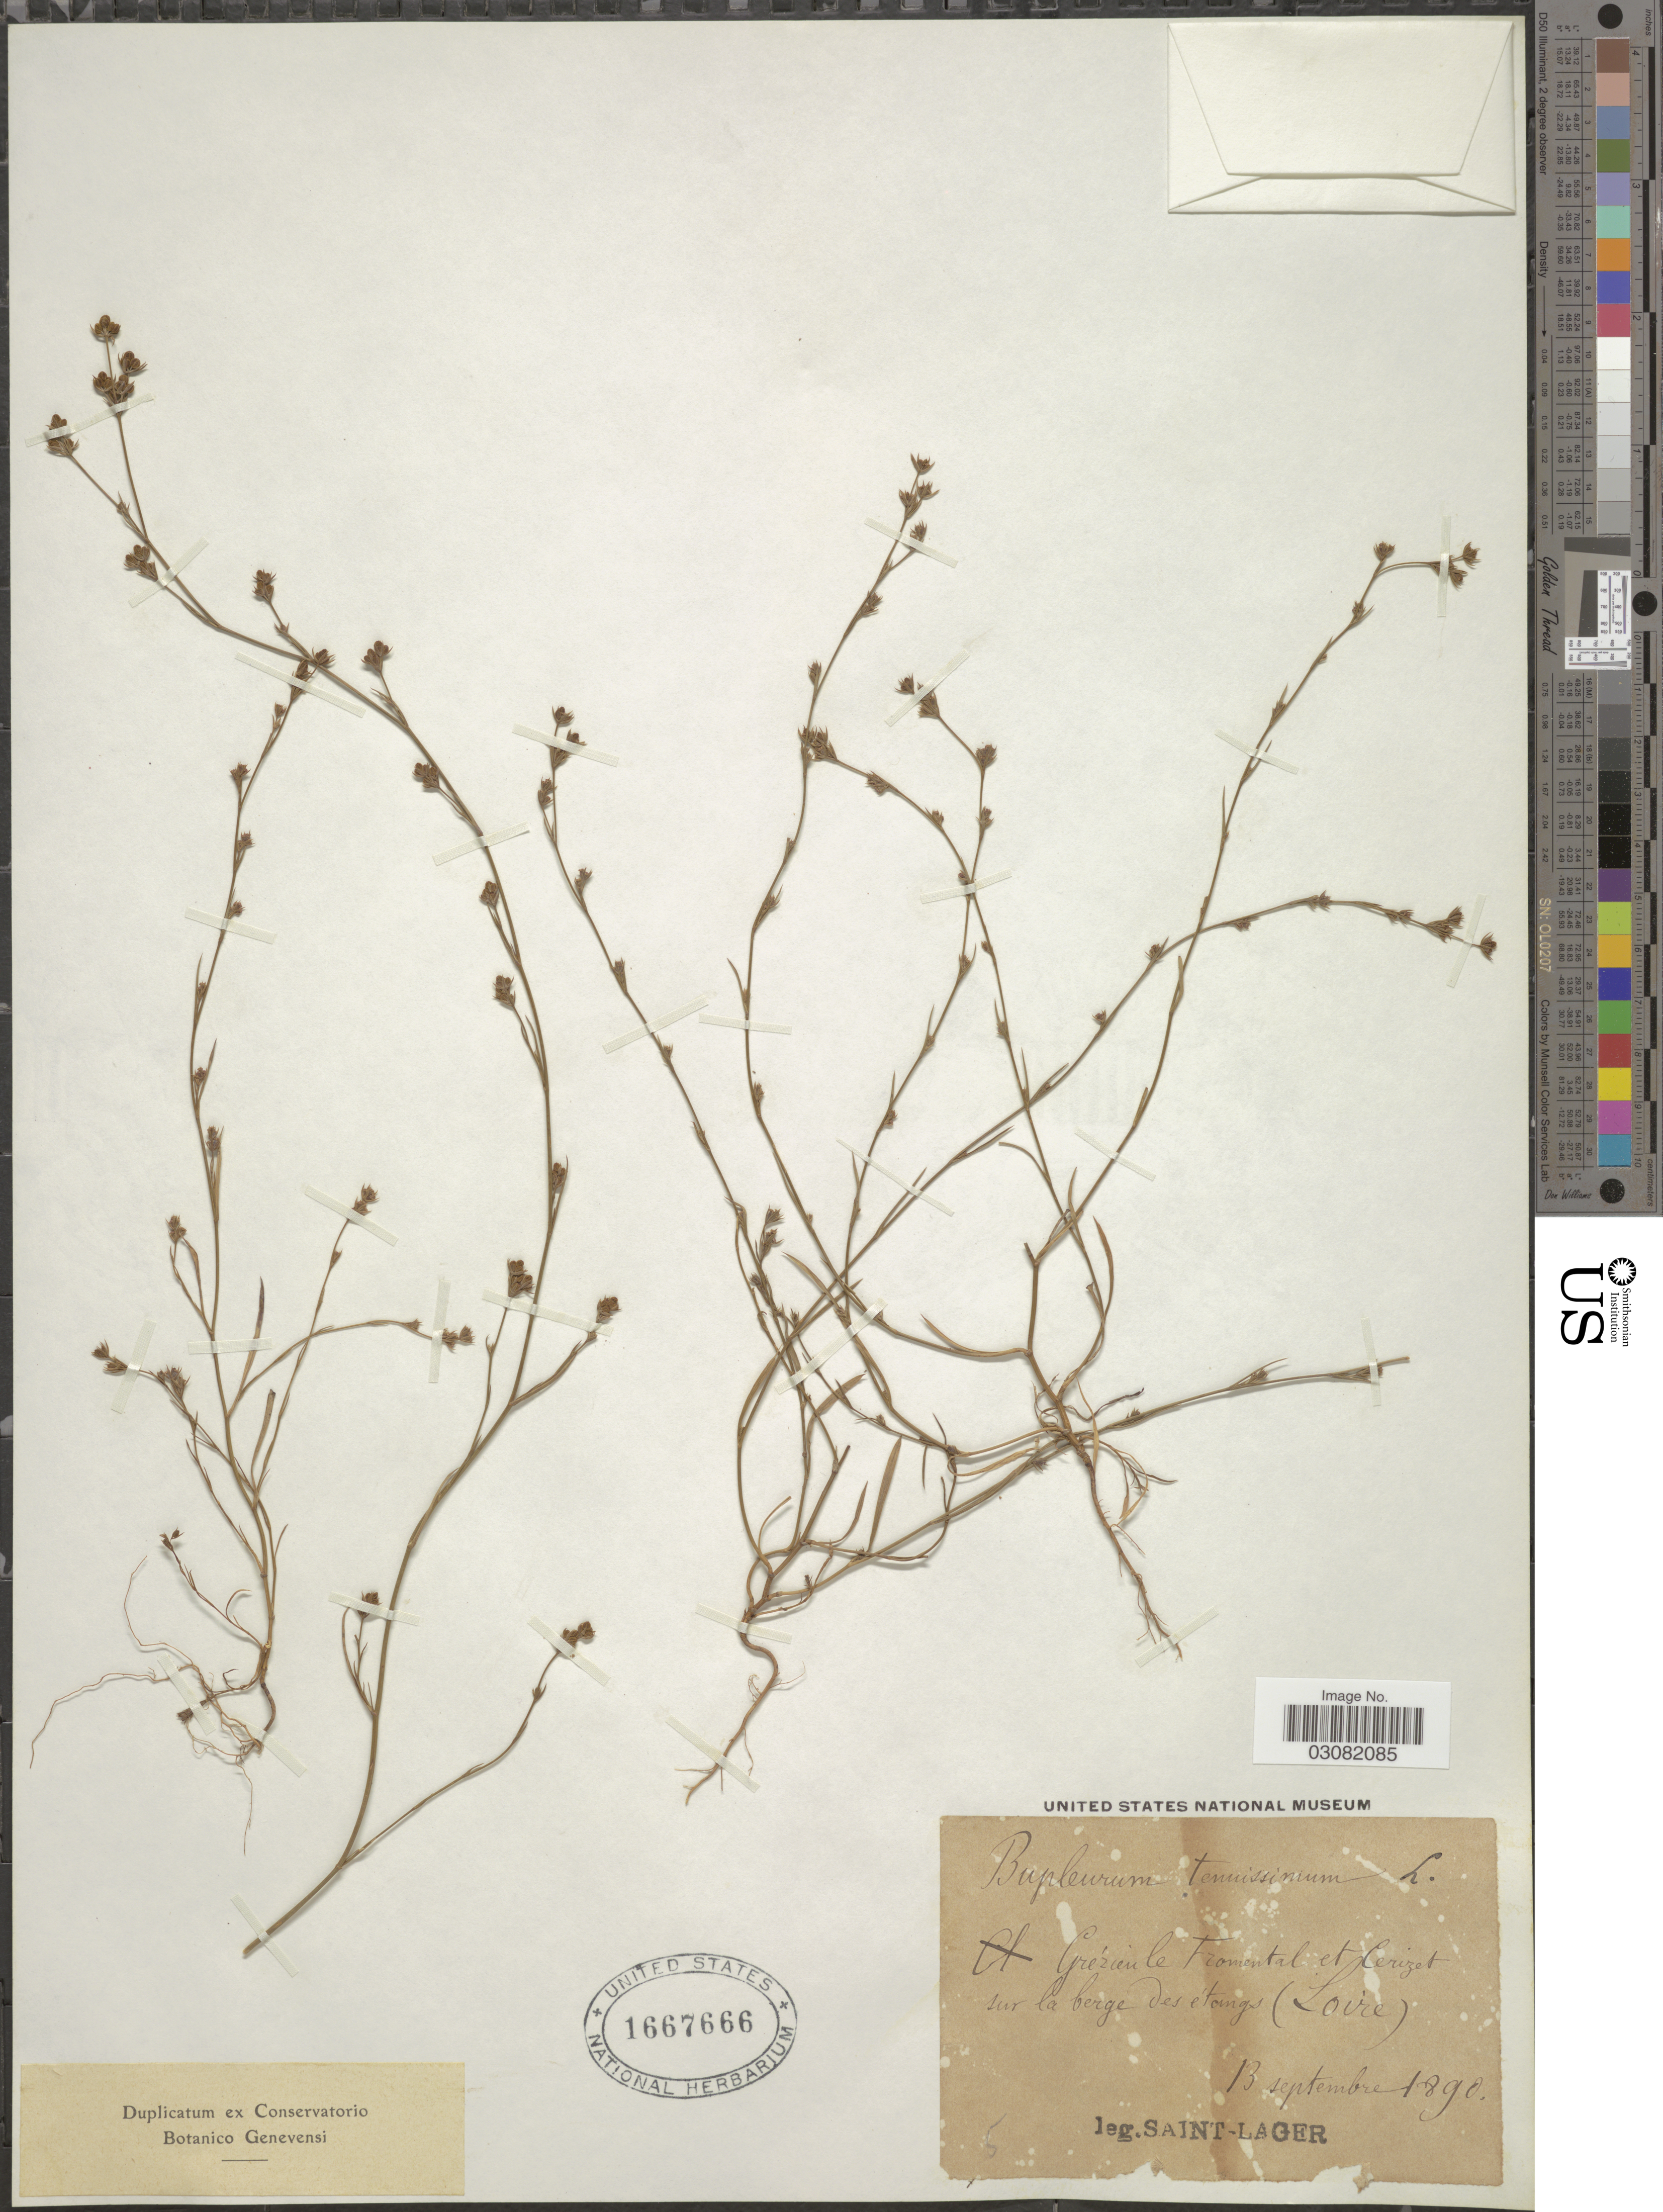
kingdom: Plantae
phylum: Tracheophyta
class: Magnoliopsida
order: Apiales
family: Apiaceae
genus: Bupleurum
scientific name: Bupleurum tenuissimum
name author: L.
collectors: Saint-Lager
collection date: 1890-09-13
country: France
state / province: Pays de la Loire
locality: Grézien le Fromental et Cerizet sur la berge des étangs (Loire).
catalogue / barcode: US 1667666